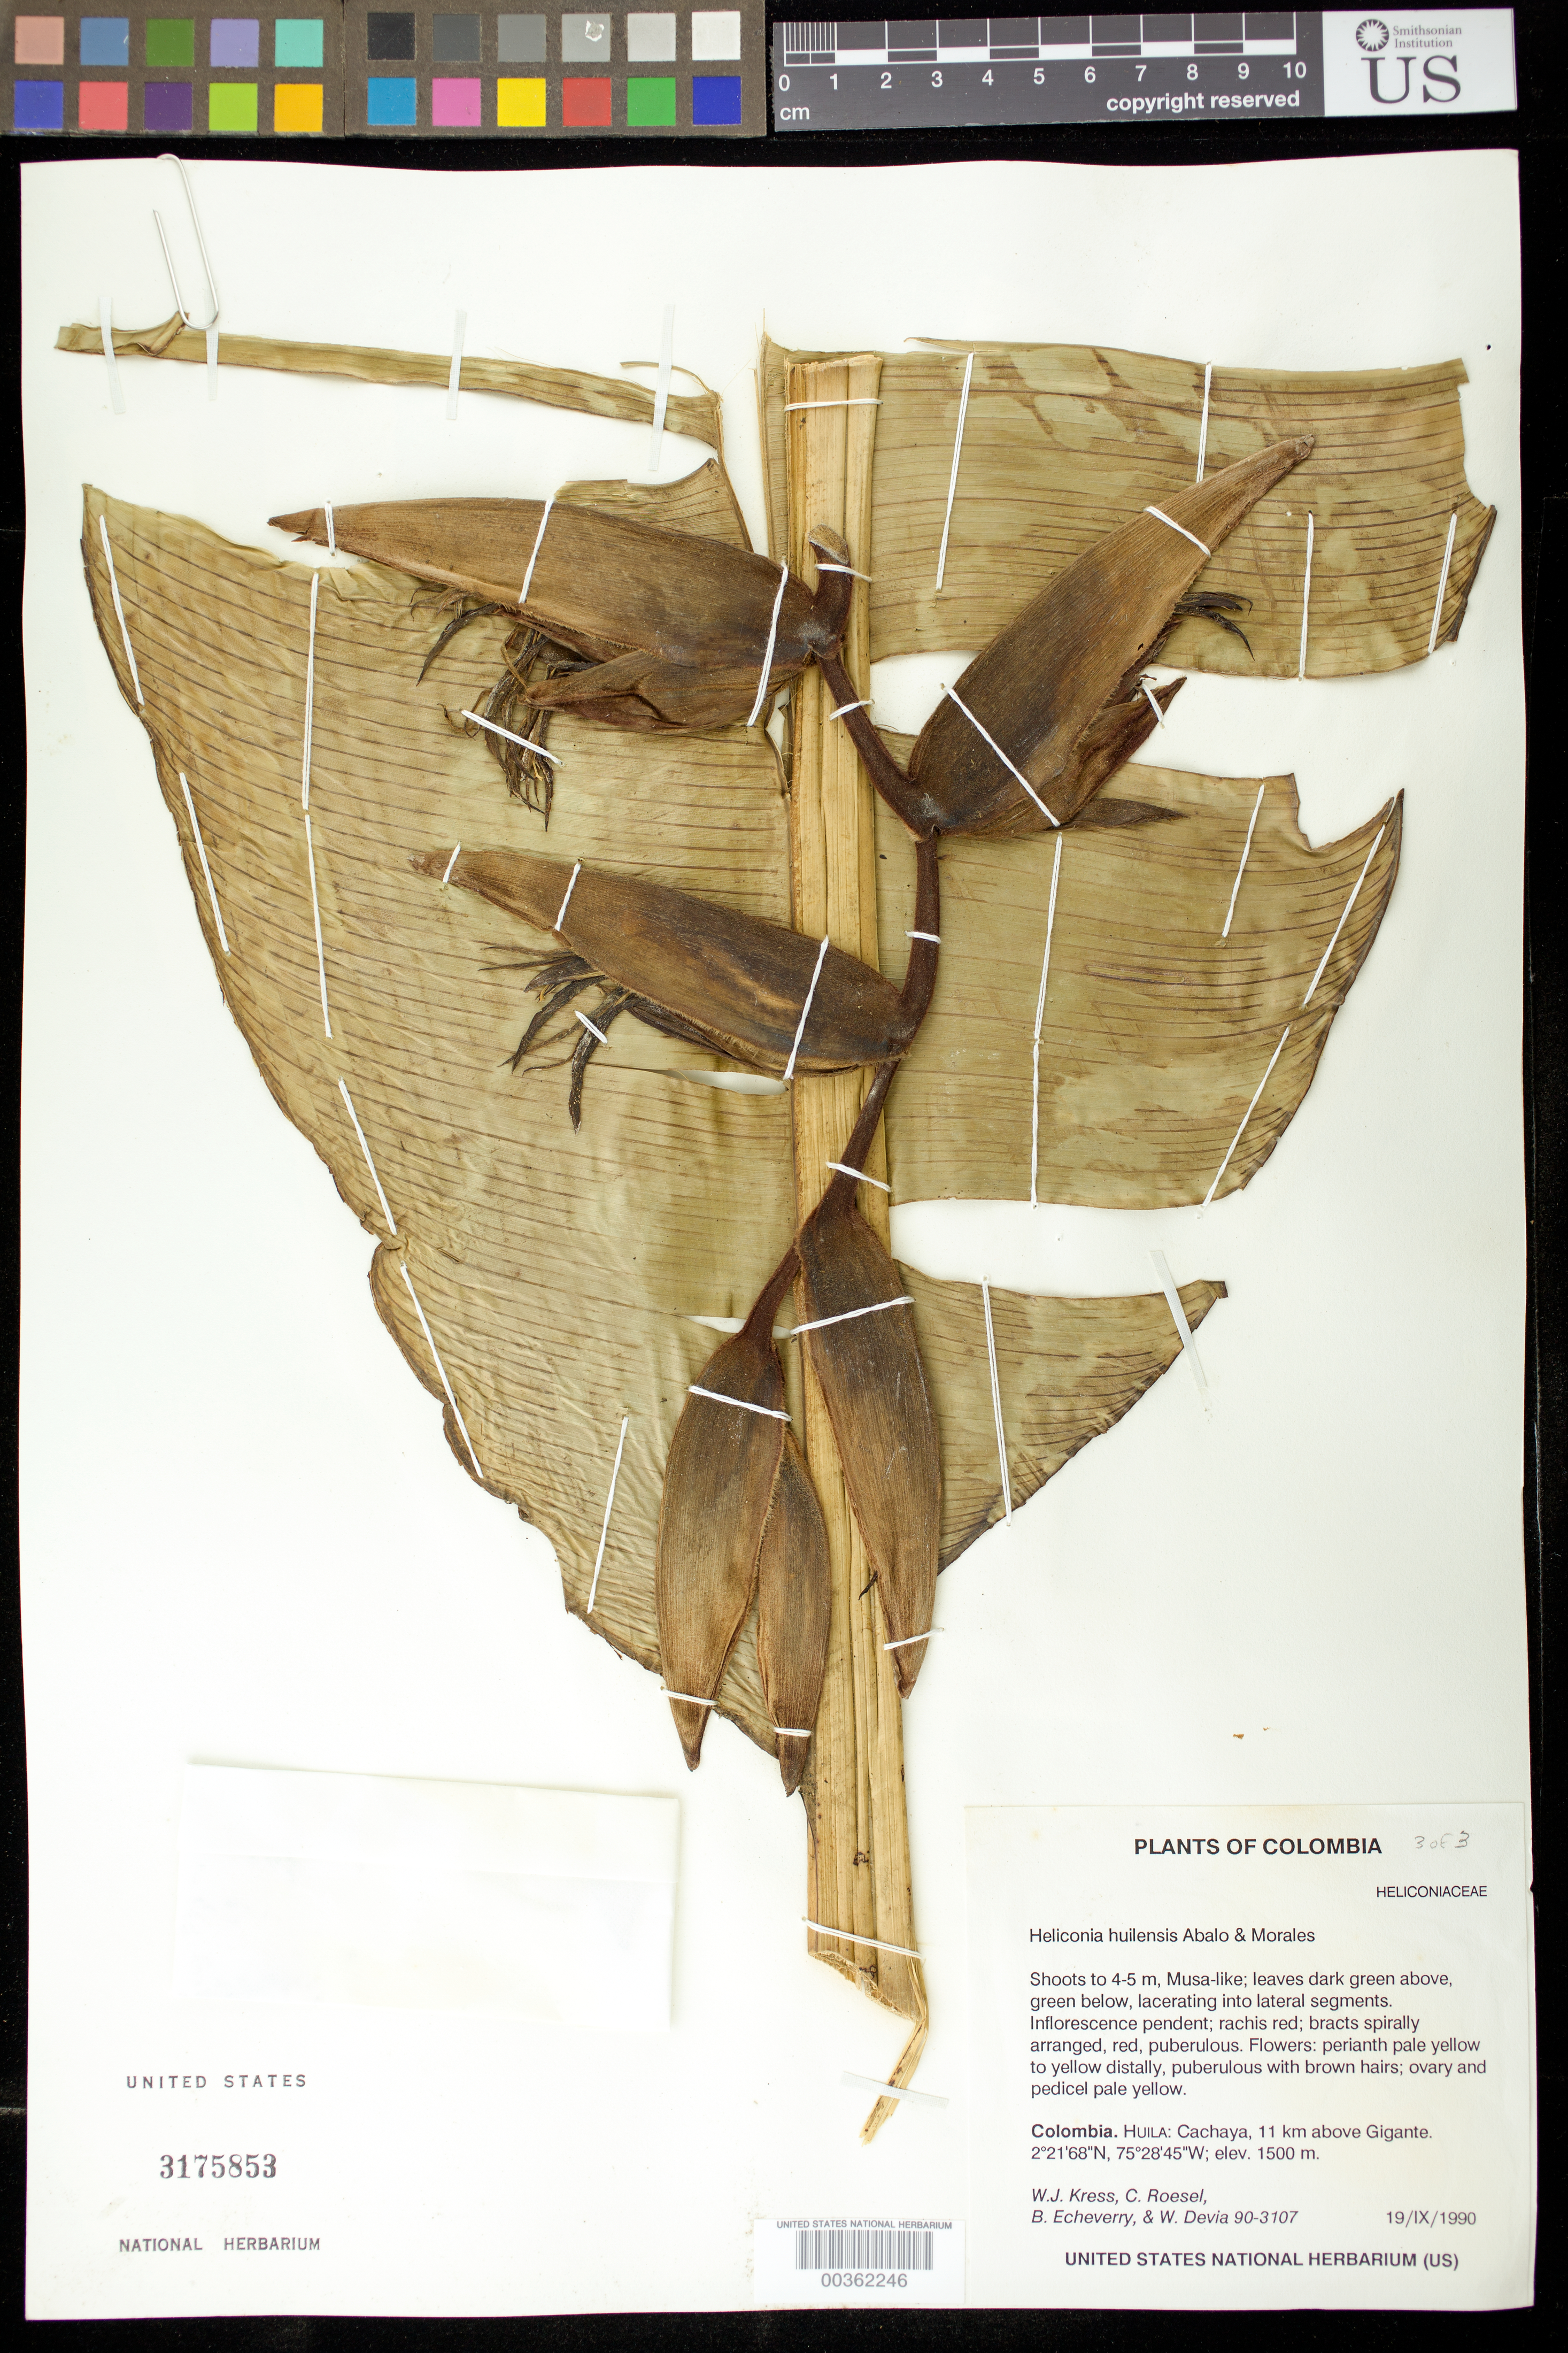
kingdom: Plantae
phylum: Tracheophyta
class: Liliopsida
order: Zingiberales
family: Heliconiaceae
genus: Heliconia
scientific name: Heliconia huilensis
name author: Abalo & G. Morales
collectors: W. J. Kress, C. S. Roesel, B. Echeverry & W. Devia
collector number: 90-3107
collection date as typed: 19 Sep 1990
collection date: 1990-09-19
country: Colombia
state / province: Huila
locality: Cachaya, 11 km above Gigante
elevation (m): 1500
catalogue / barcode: US 3175853